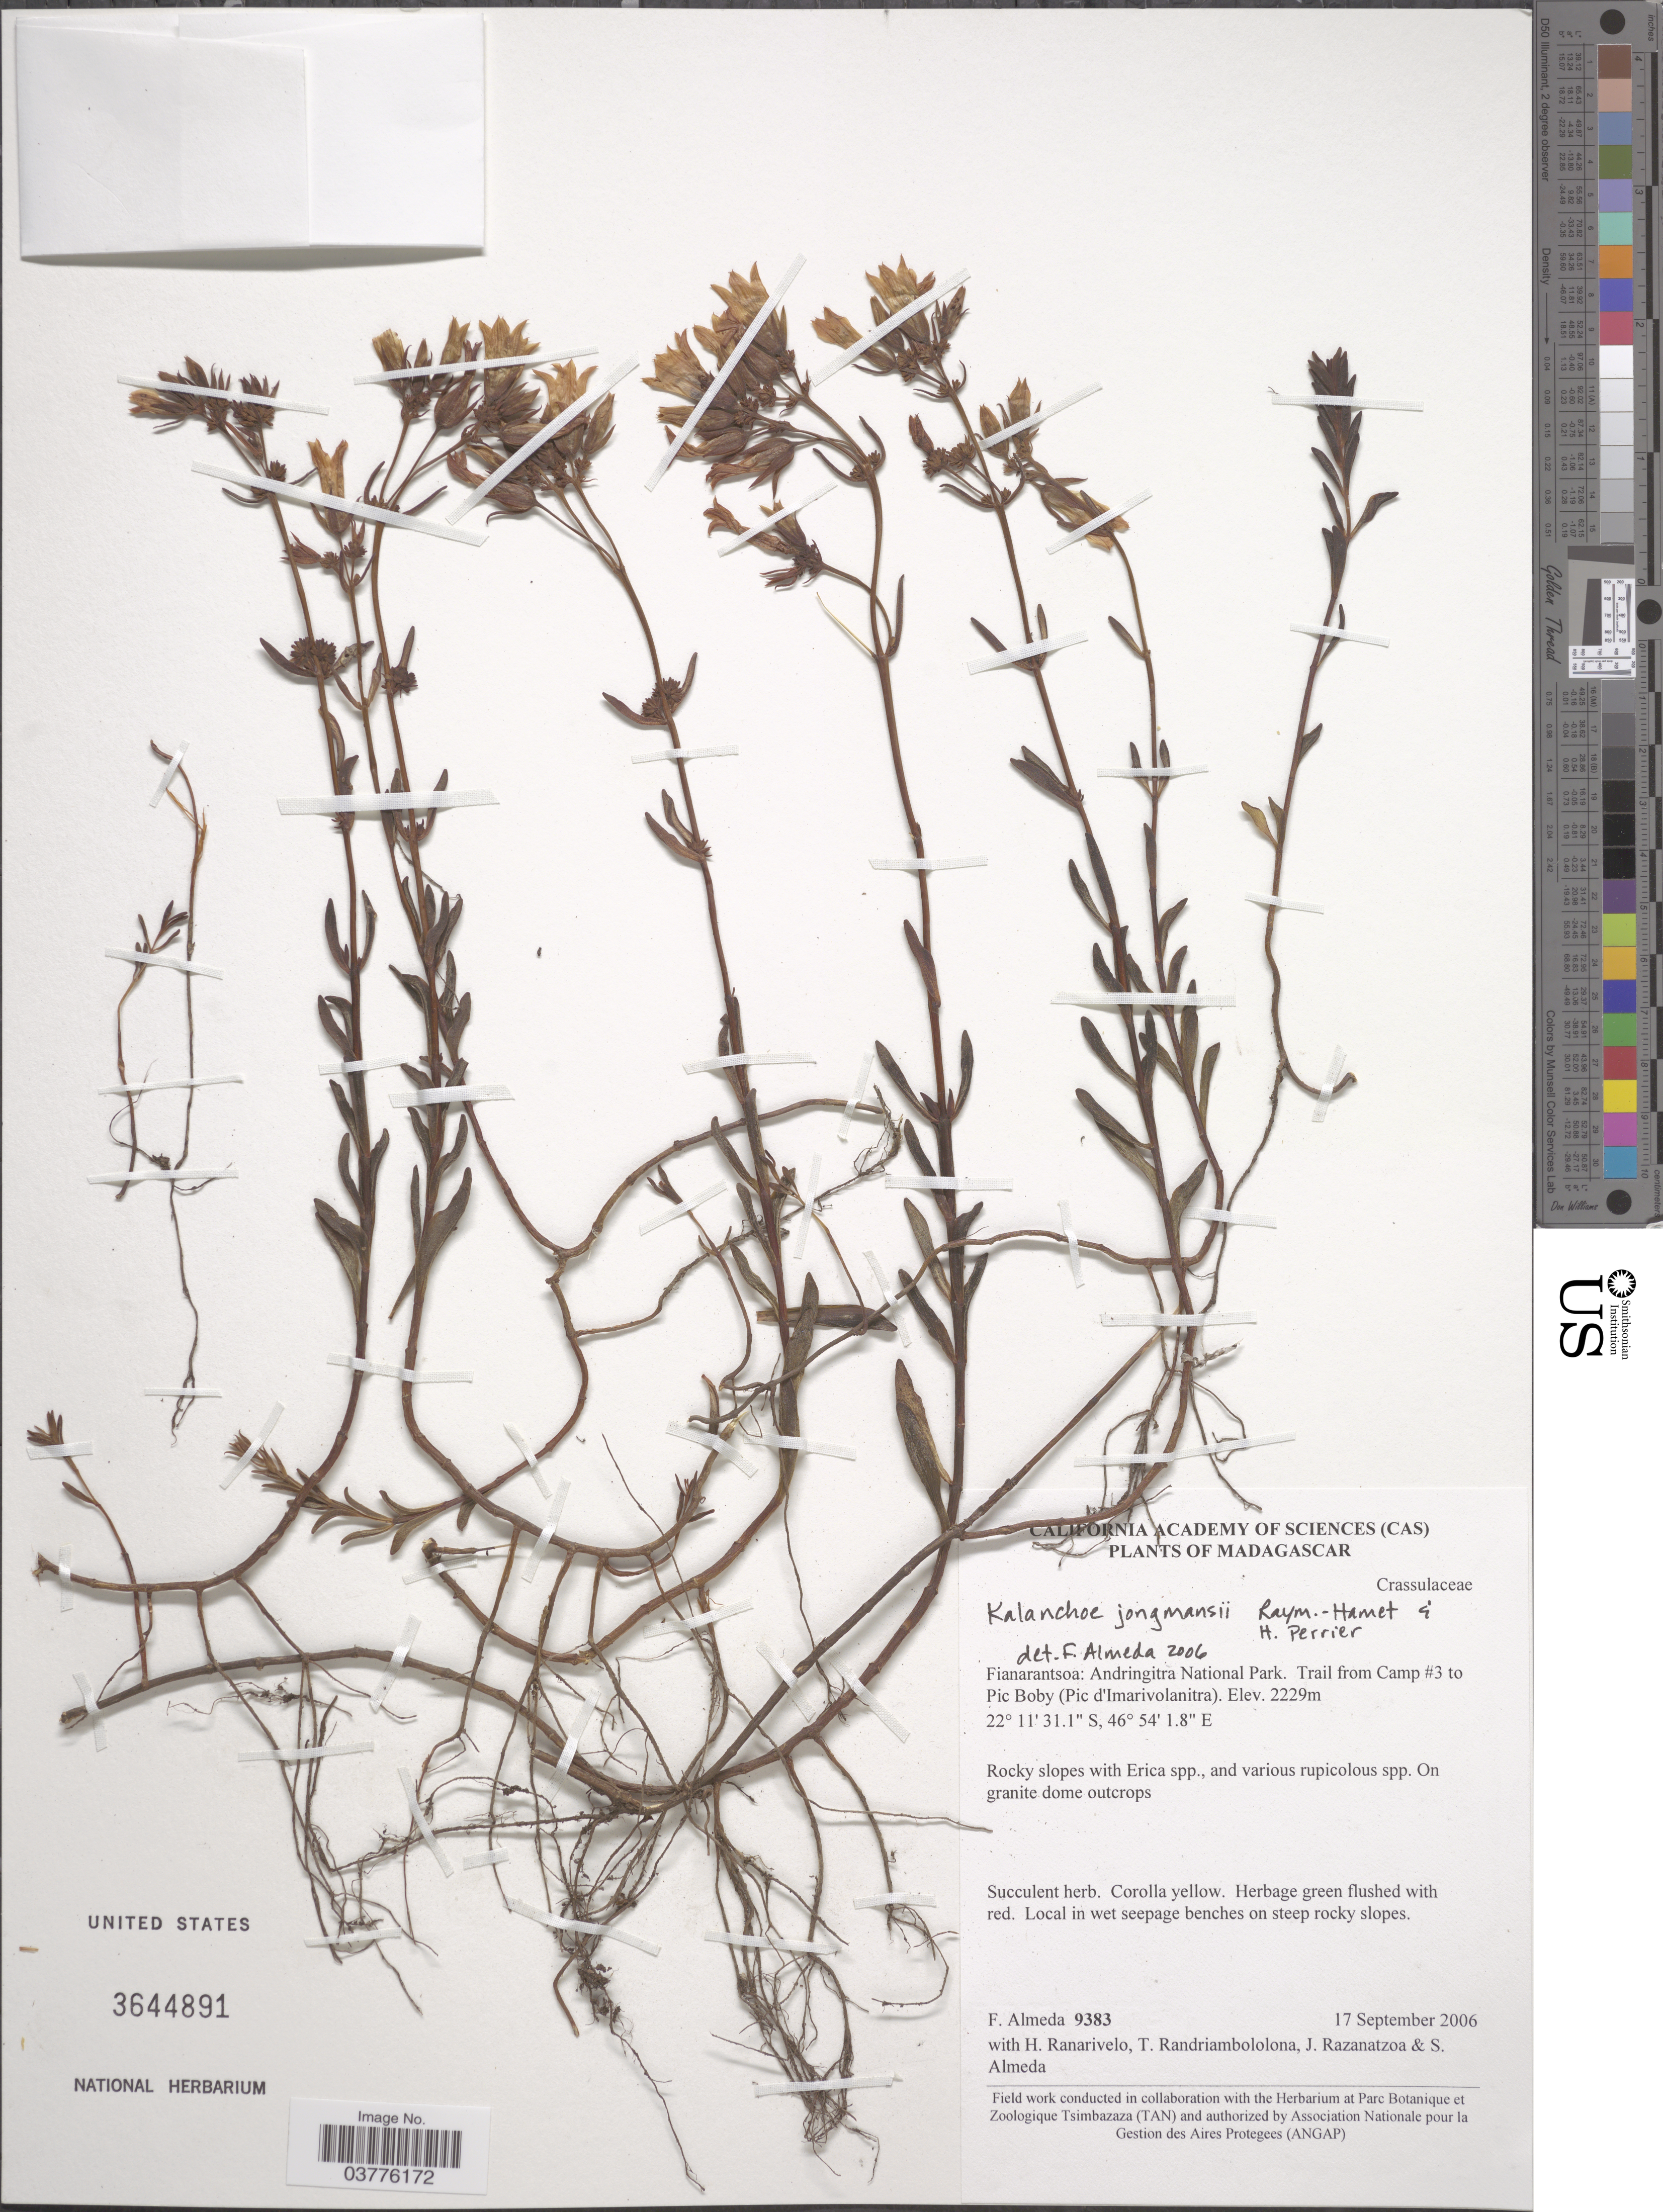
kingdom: Plantae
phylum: Tracheophyta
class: Magnoliopsida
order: Saxifragales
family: Crassulaceae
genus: Kalanchoe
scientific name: Kalanchoe jonghmansi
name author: Raym.-Hamet & H. Perrier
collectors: F. Almeda, H. Ranarivelo, T. Randriambololona, J. Razanatzoa & S. Almeda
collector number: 9383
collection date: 2006-09-17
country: Madagascar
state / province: Haute Matsiatra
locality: Andringitra National Park. Trail from Camp #3 to Pic Body (Pic d'Imarivolanitra).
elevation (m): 2229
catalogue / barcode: US 3644891